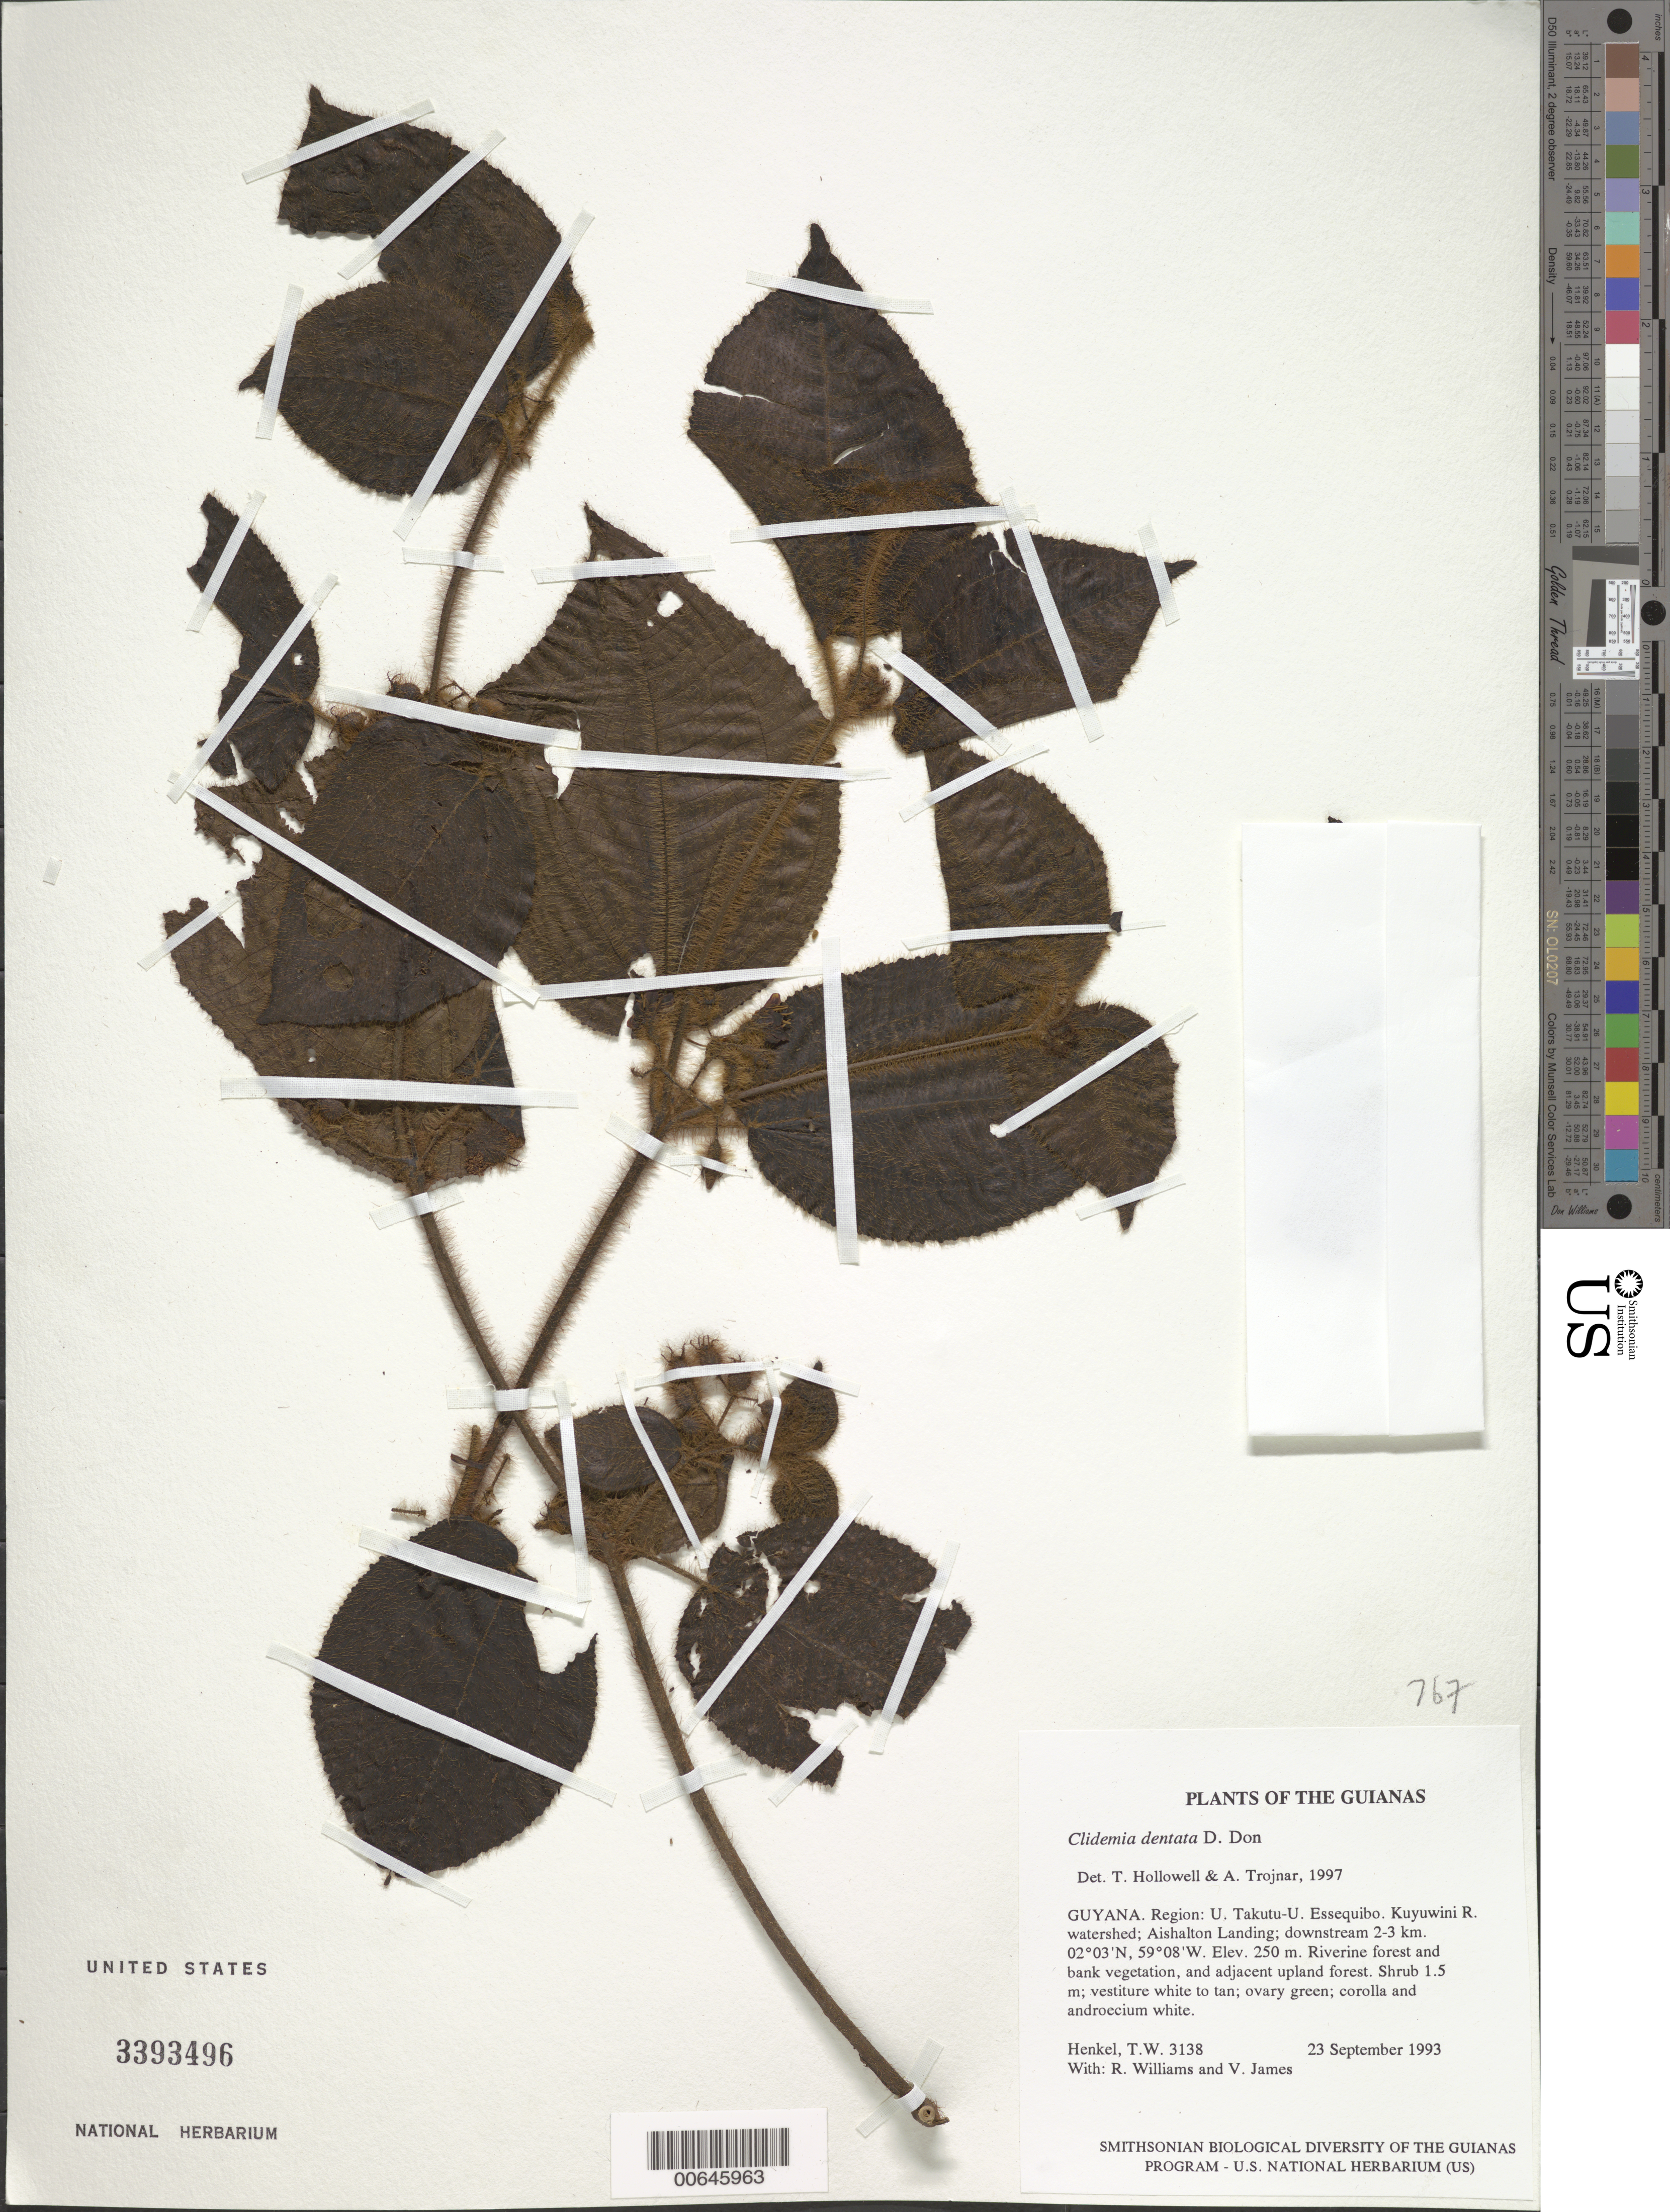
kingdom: Plantae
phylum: Tracheophyta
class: Magnoliopsida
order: Myrtales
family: Melastomataceae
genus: Miconia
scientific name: Miconia crenata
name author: (Vahl) Michelang.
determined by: Ferreira-Alves, R.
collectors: T. Henkel, R. Williams & V. James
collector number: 3138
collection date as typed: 23 September 1993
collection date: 1993-09-23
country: Guyana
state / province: U. Takutu-U. Essequibo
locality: Kuyuwini R. watershed; Aishalton Landing; downstream 2-3 km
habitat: Riverine forest and bank vegetation, and adjacent upland forest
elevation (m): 250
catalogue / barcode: US 3393496